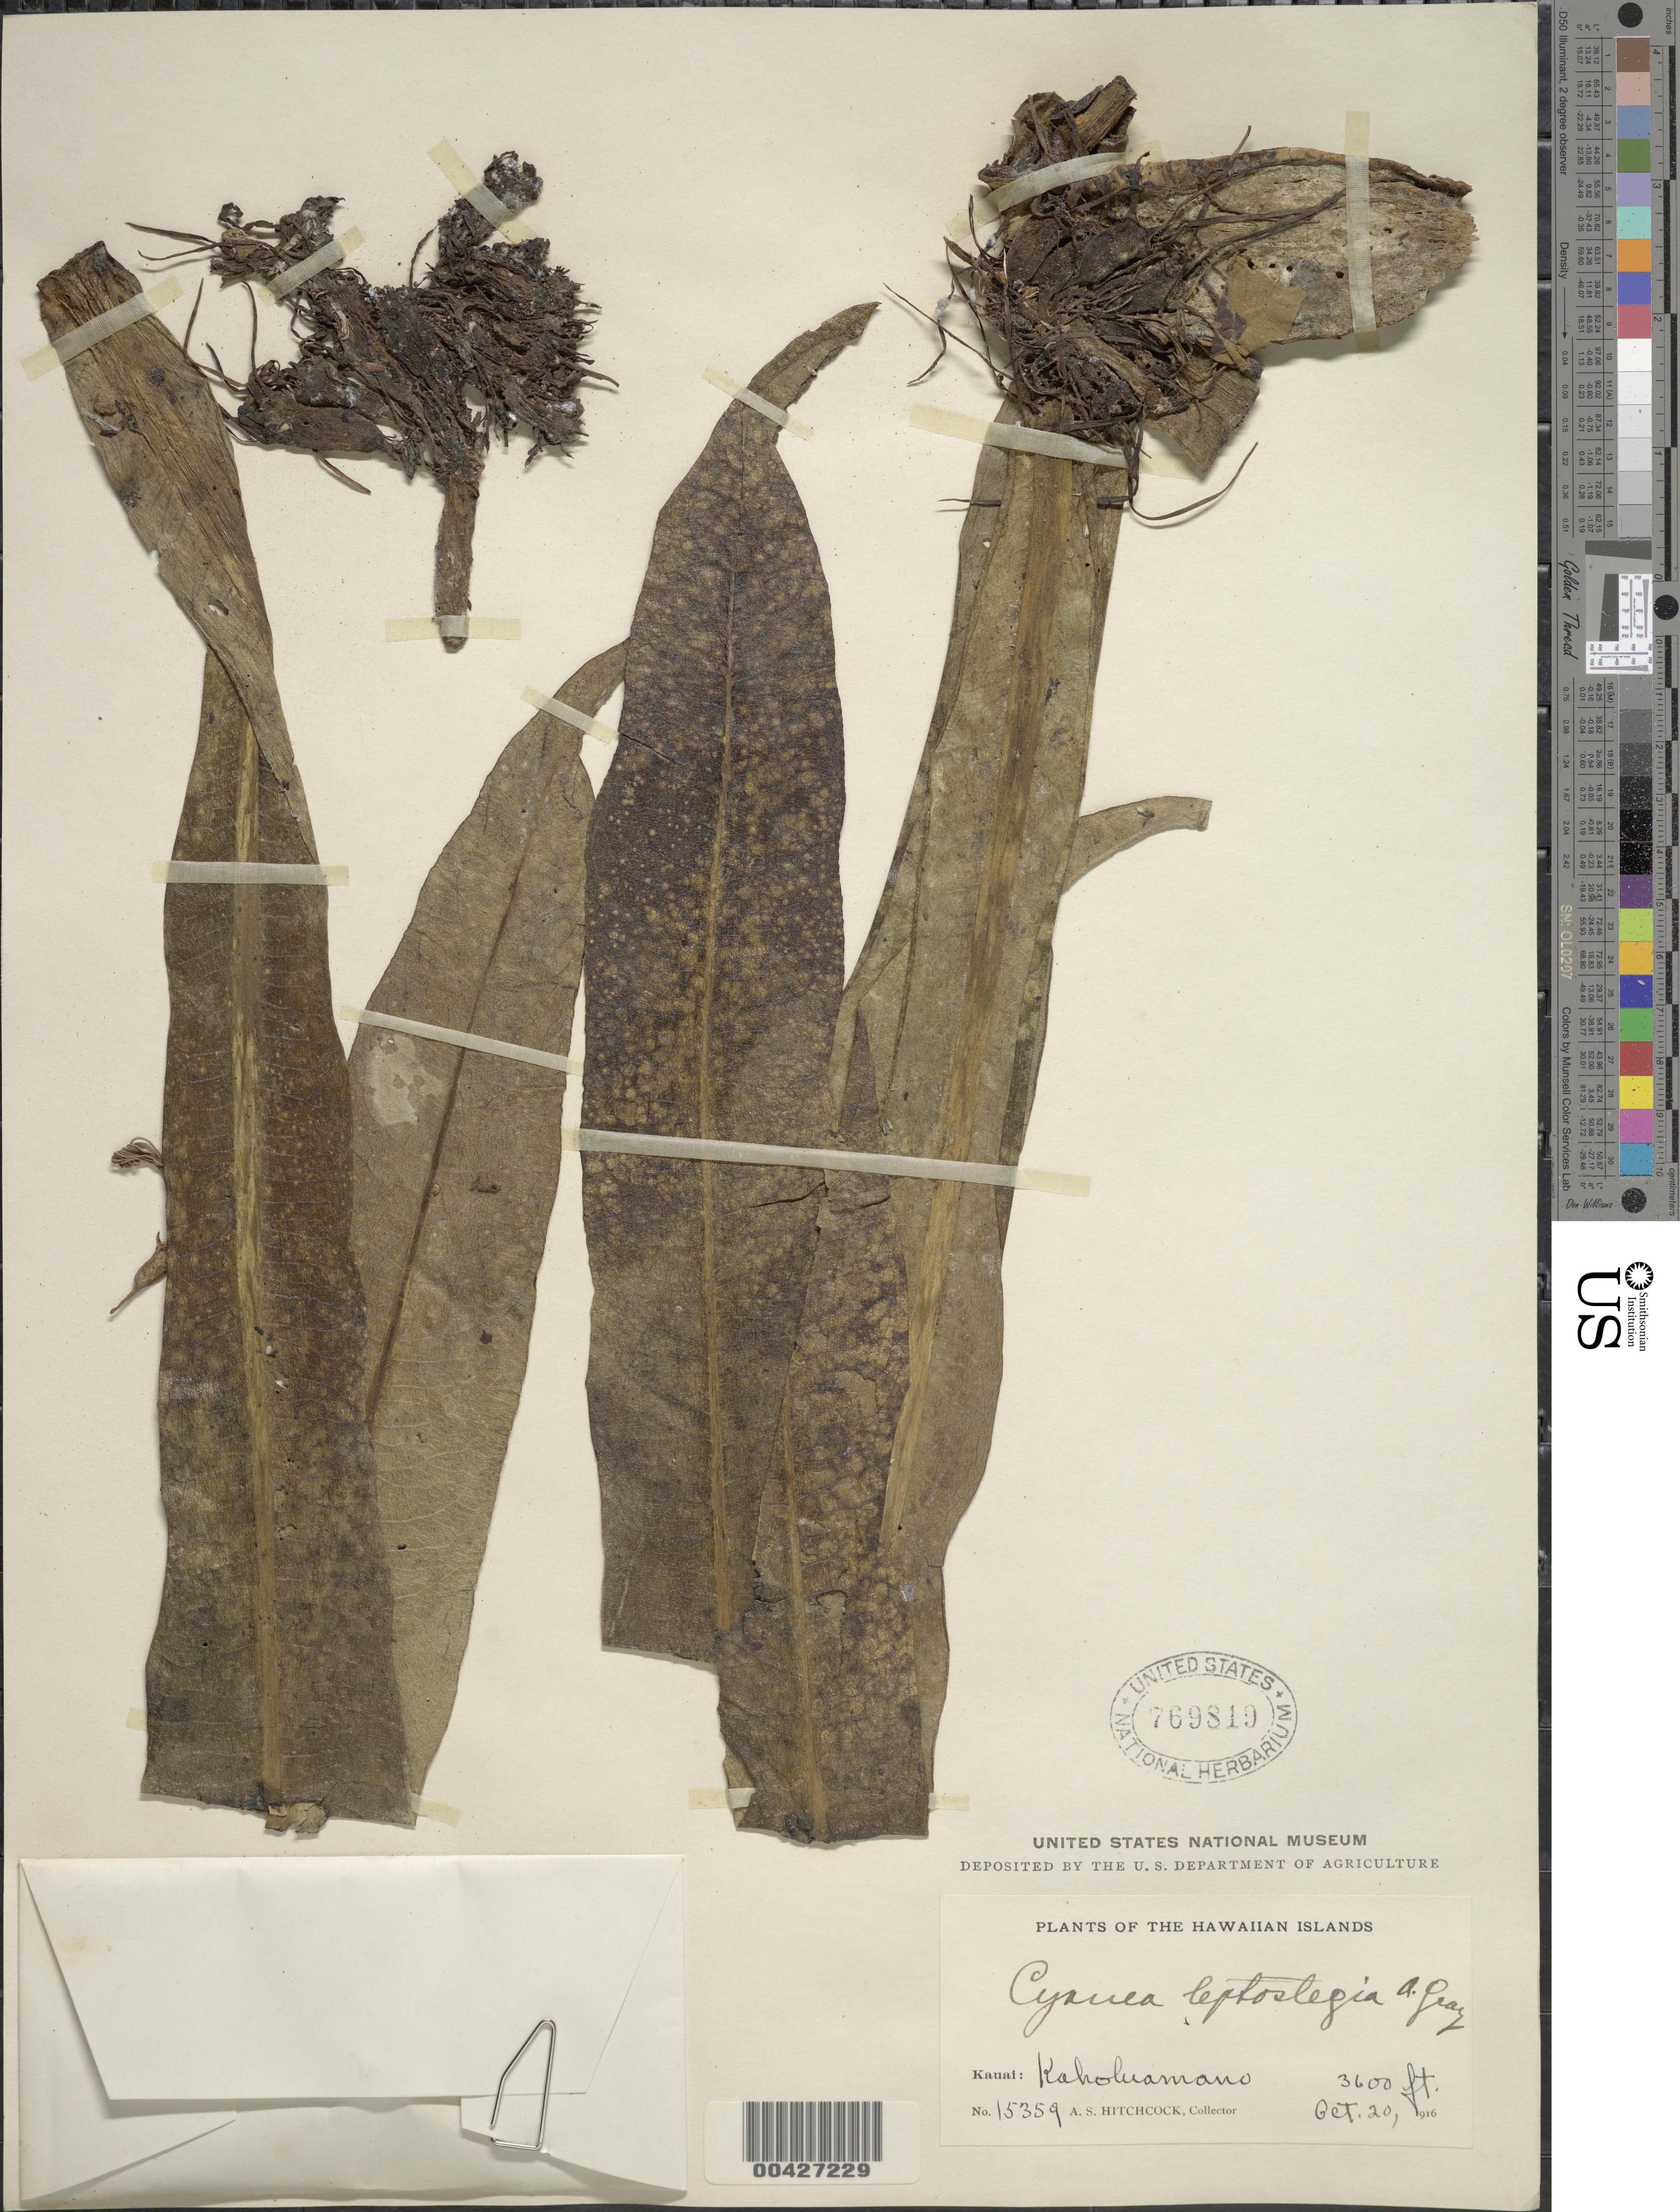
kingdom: Plantae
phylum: Tracheophyta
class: Magnoliopsida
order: Asterales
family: Campanulaceae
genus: Cyanea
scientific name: Cyanea leptostegia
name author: A. Gray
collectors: A. S. Hitchcock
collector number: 15359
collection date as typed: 20 Oct 1916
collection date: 1916-10-20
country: United States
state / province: Hawaii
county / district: Kauai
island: Kaua'i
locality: Kaholuamano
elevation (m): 1097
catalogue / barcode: US 769819